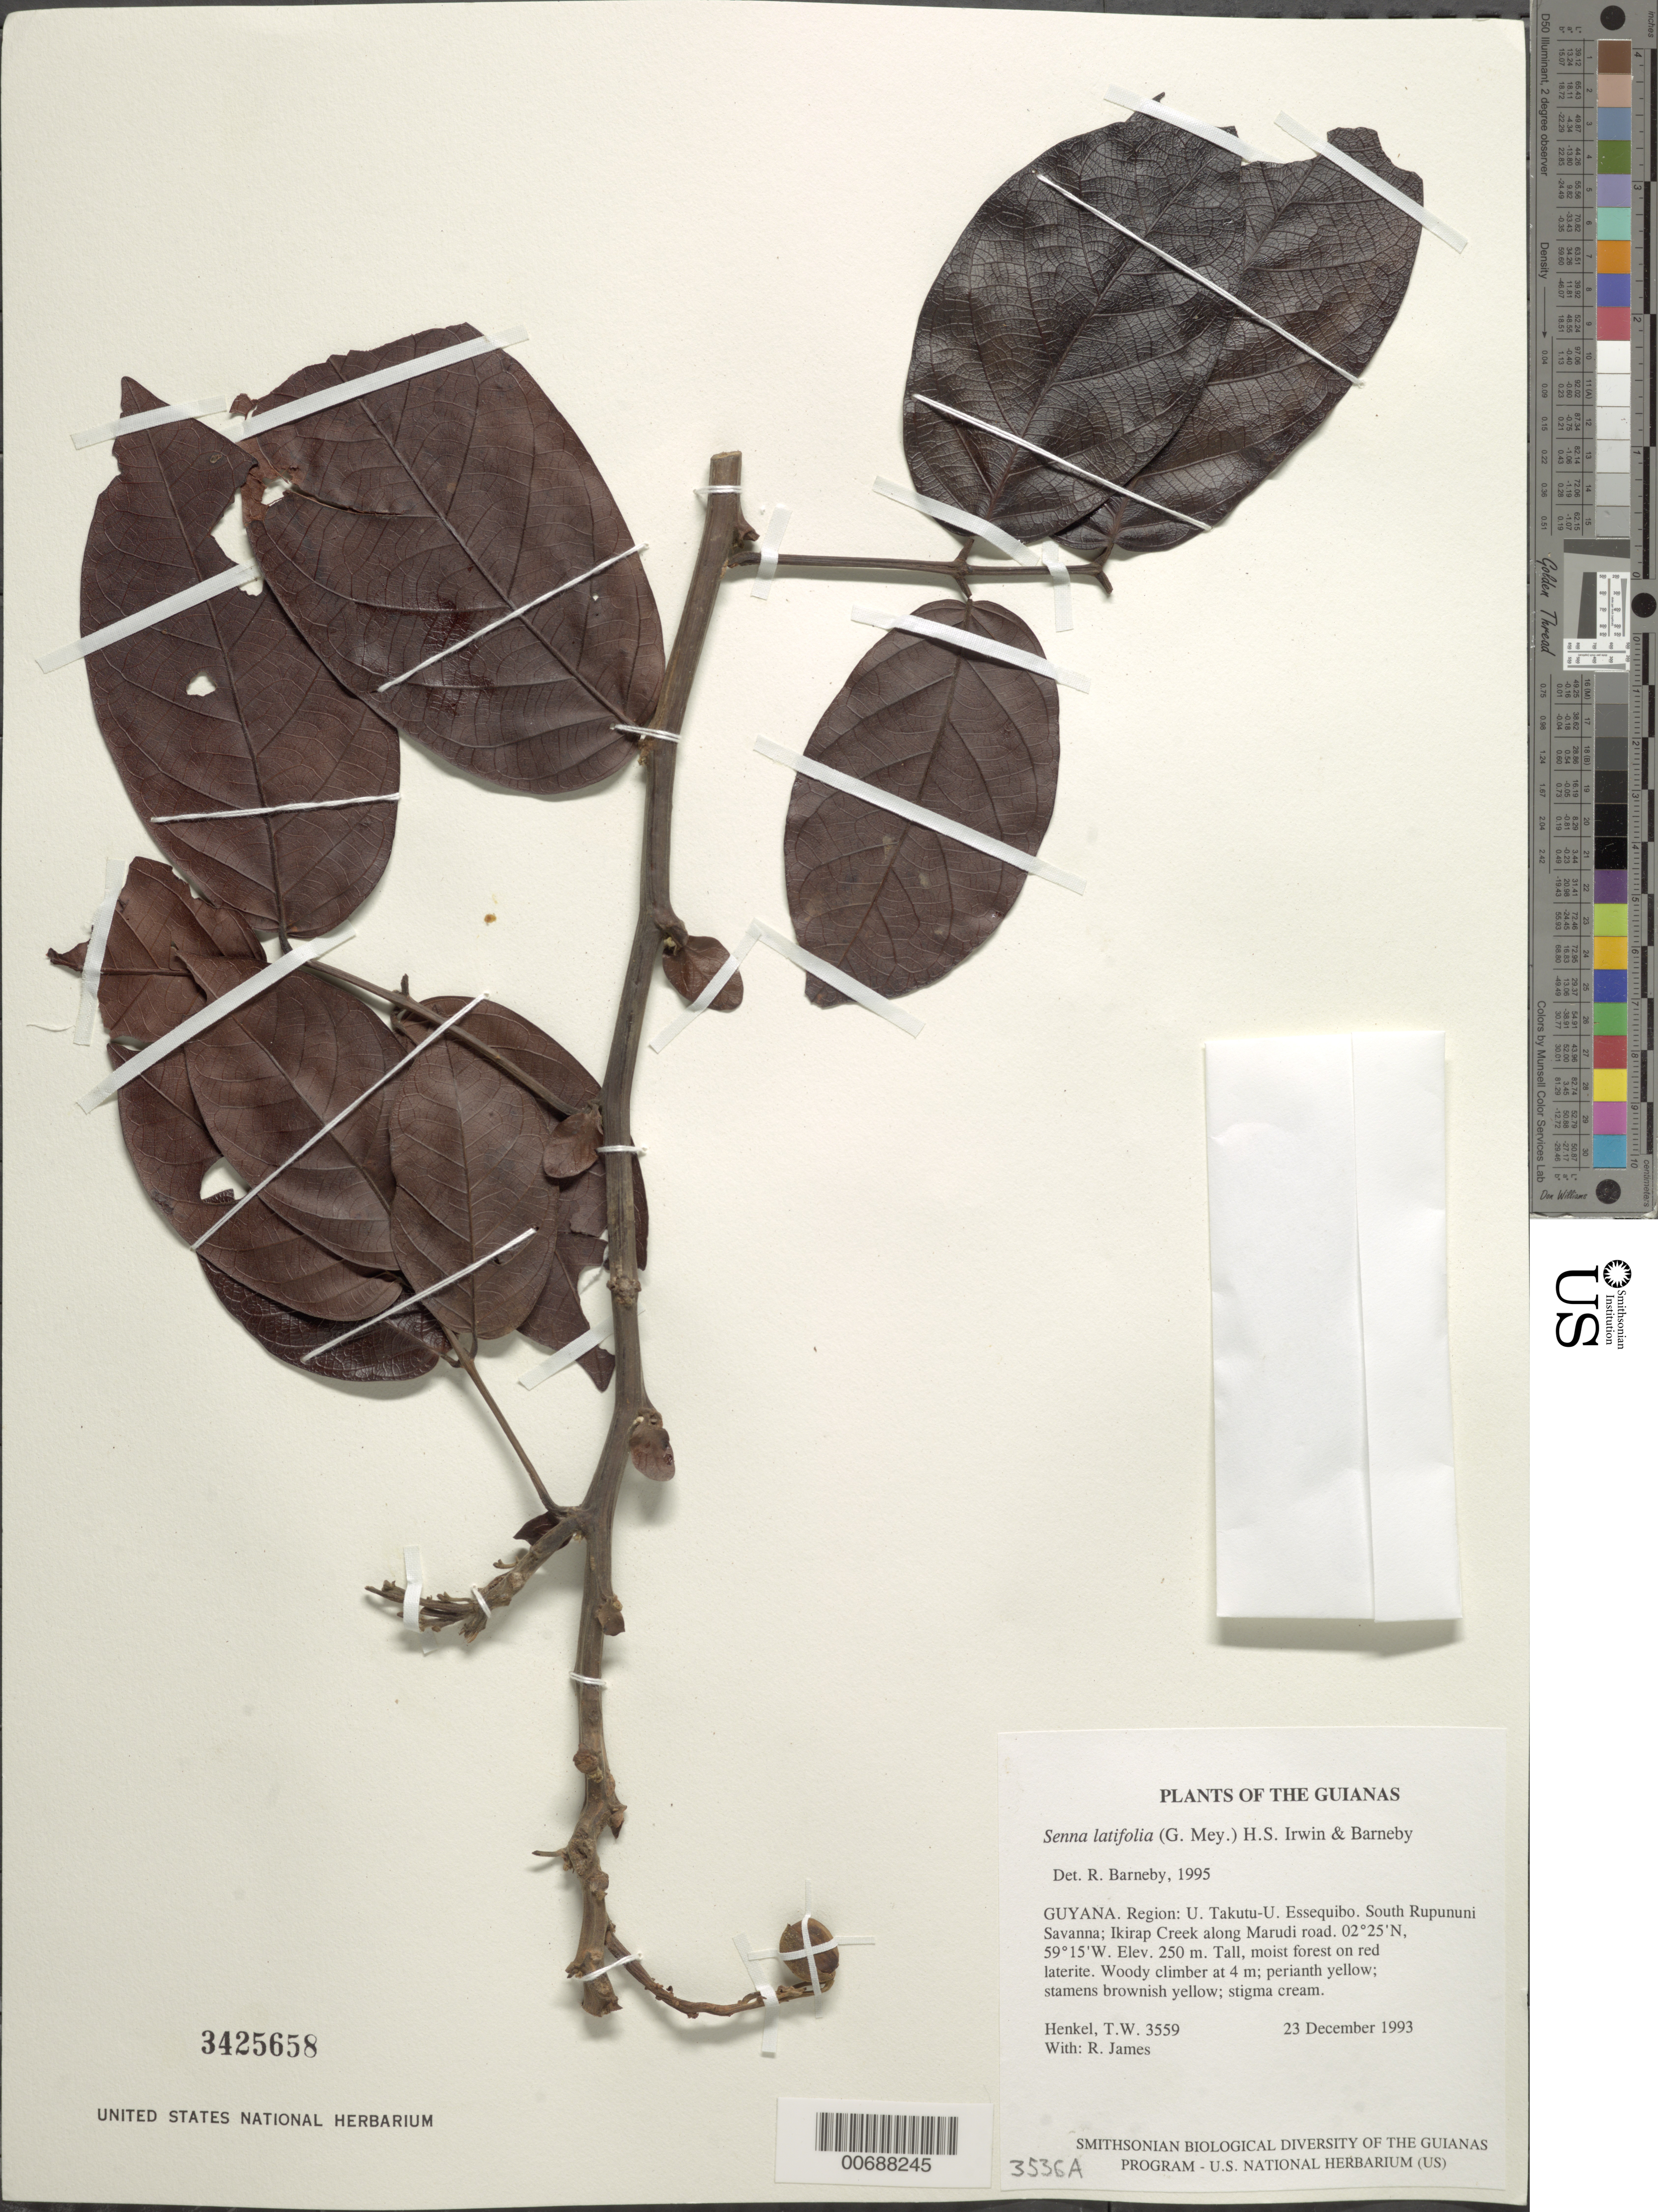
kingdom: Plantae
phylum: Tracheophyta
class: Magnoliopsida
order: Fabales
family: Fabaceae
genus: Senna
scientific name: Senna latifolia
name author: (G. Mey.) H.S. Irwin & Barneby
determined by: Barneby, Rupert C., (NY)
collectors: T. Henkel & R. James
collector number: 3559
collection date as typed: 23 December 1993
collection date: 1993-12-23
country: Guyana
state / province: U. Takutu-U. Essequibo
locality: South Rupununi Savanna; Ikirap Creek along Marudi road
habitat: Tall, moist forest on red laterite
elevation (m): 250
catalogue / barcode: US 3425658